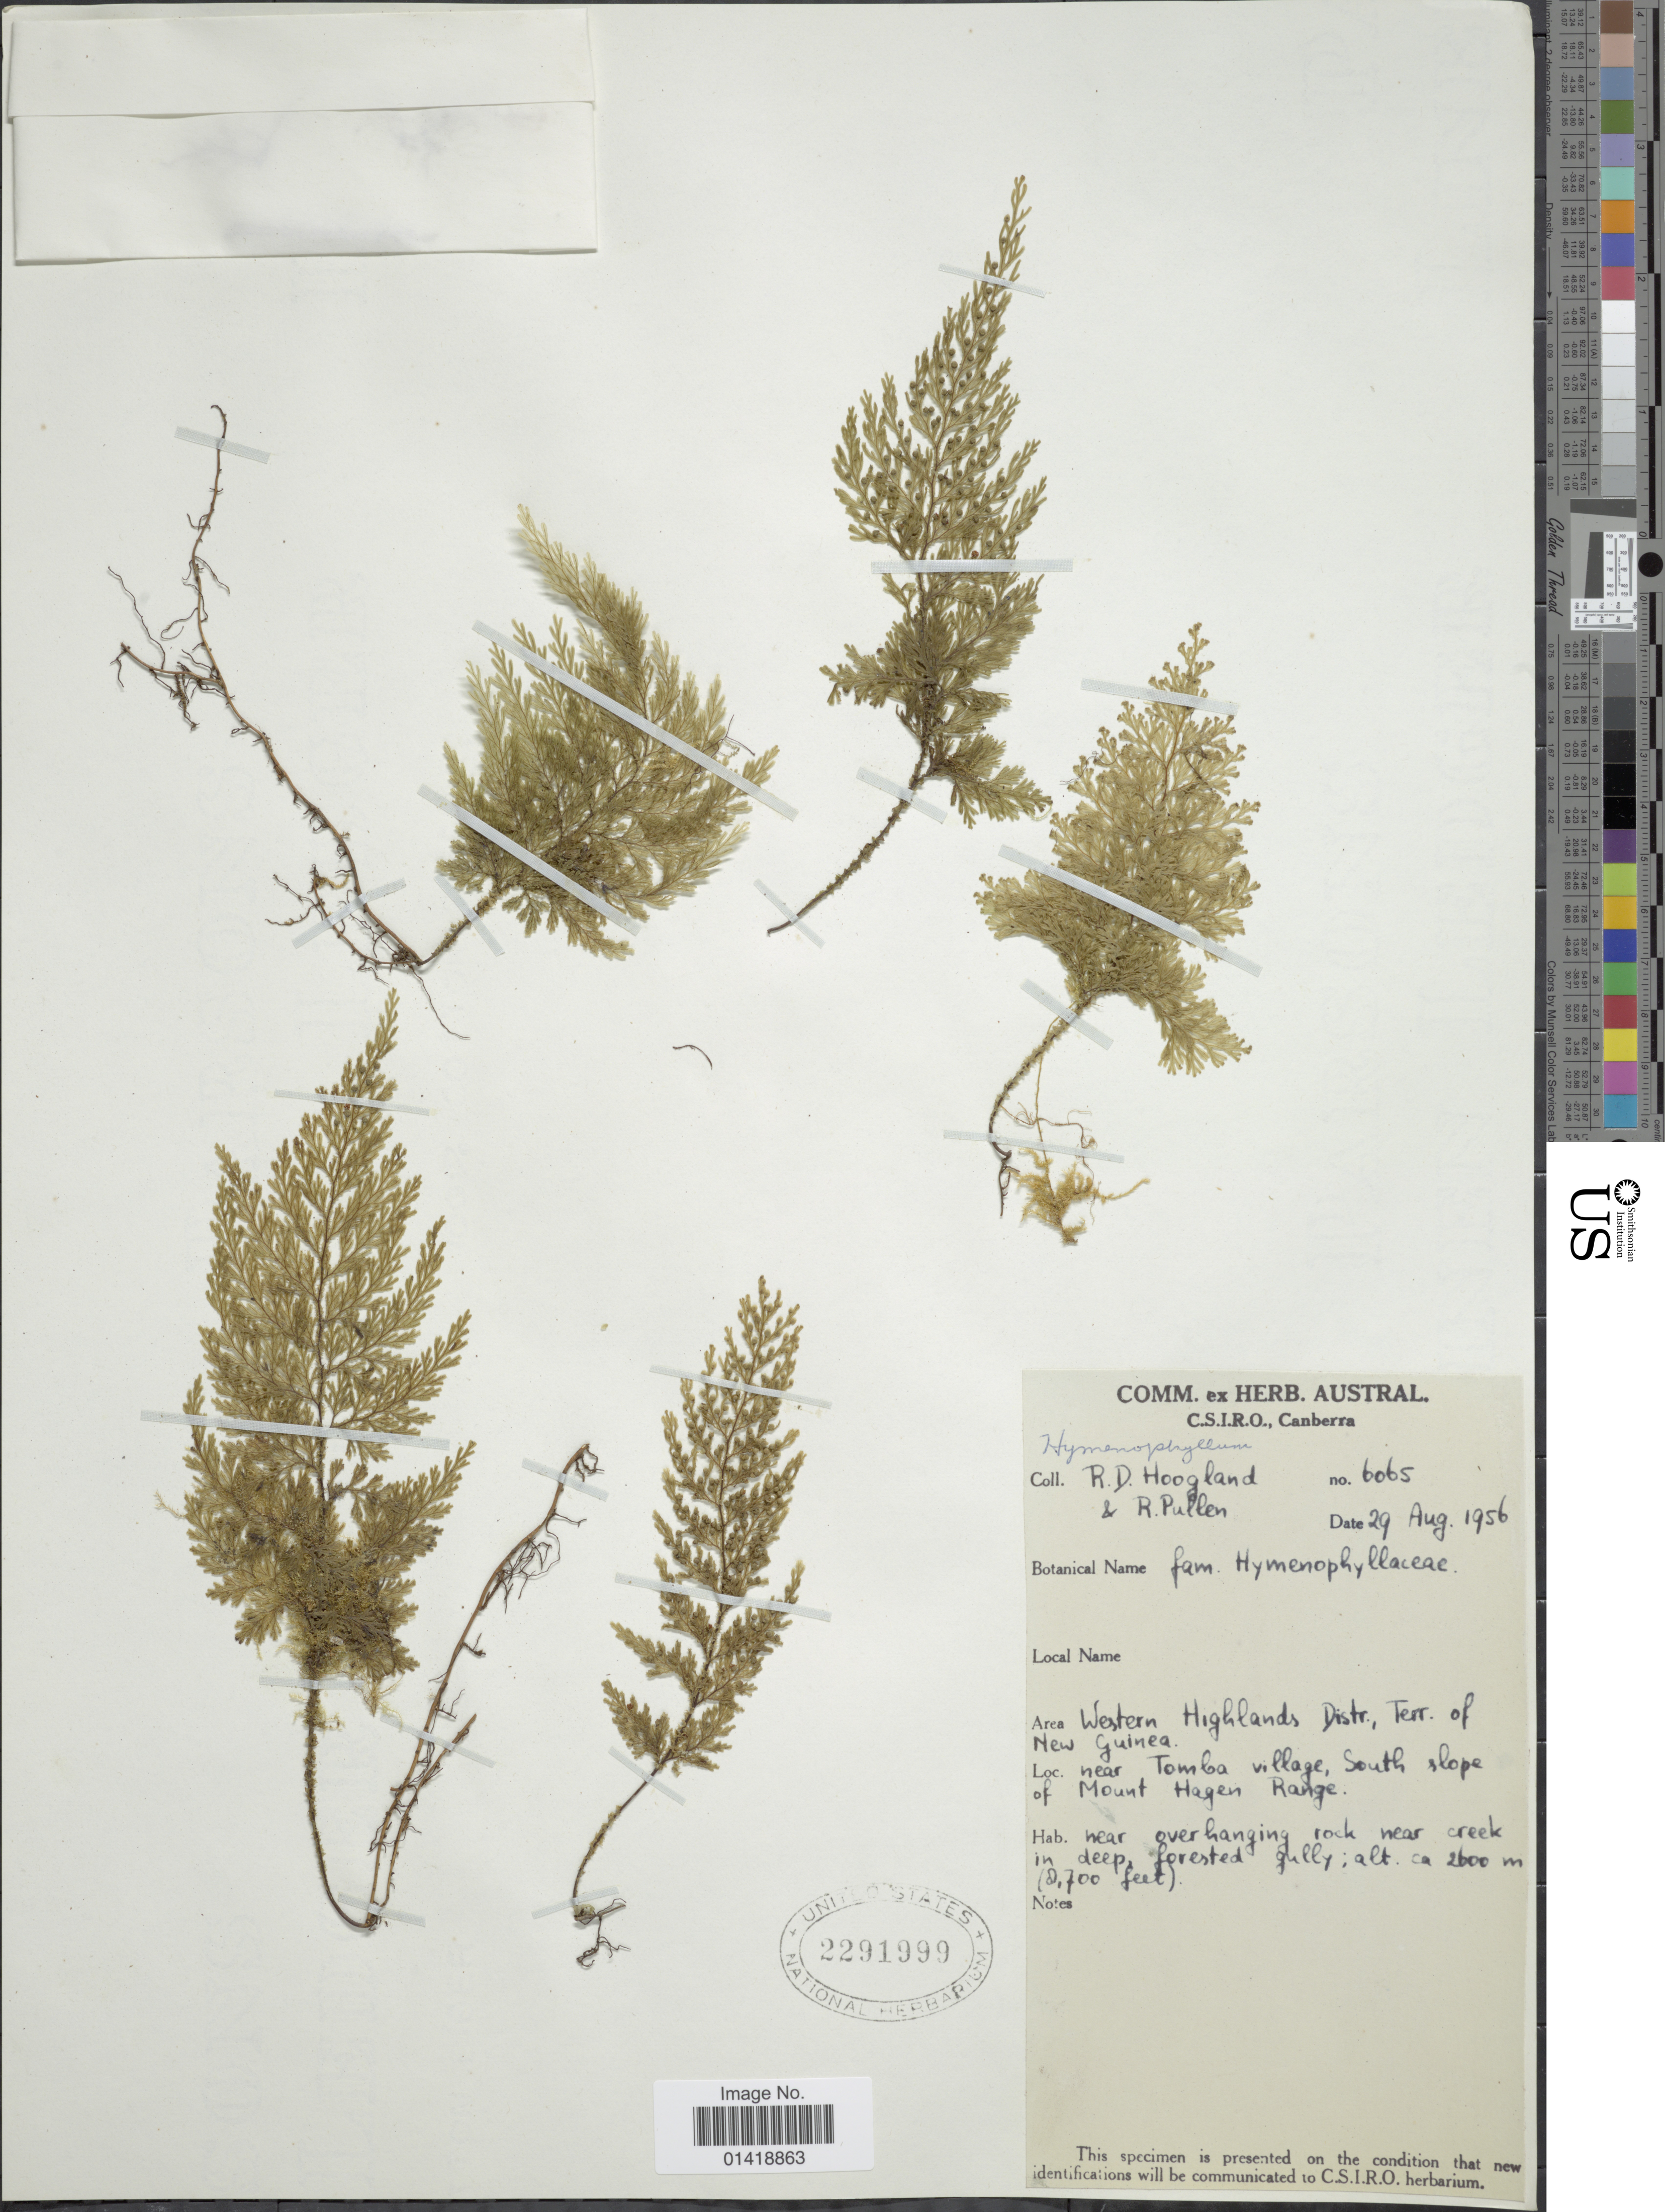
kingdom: Plantae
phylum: Tracheophyta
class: Polypodiopsida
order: Hymenophyllales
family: Hymenophyllaceae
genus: Hymenophyllum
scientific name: Hymenophyllum sp.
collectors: R. D. Hoogland & R. Pullen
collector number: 6065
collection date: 1956-08-29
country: Papua New Guinea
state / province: Western Highlands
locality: Western Highlands Distr., Terr. of New Guinea. near Tomba village, south slope of mount Hagen Range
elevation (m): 2600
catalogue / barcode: US 2291999